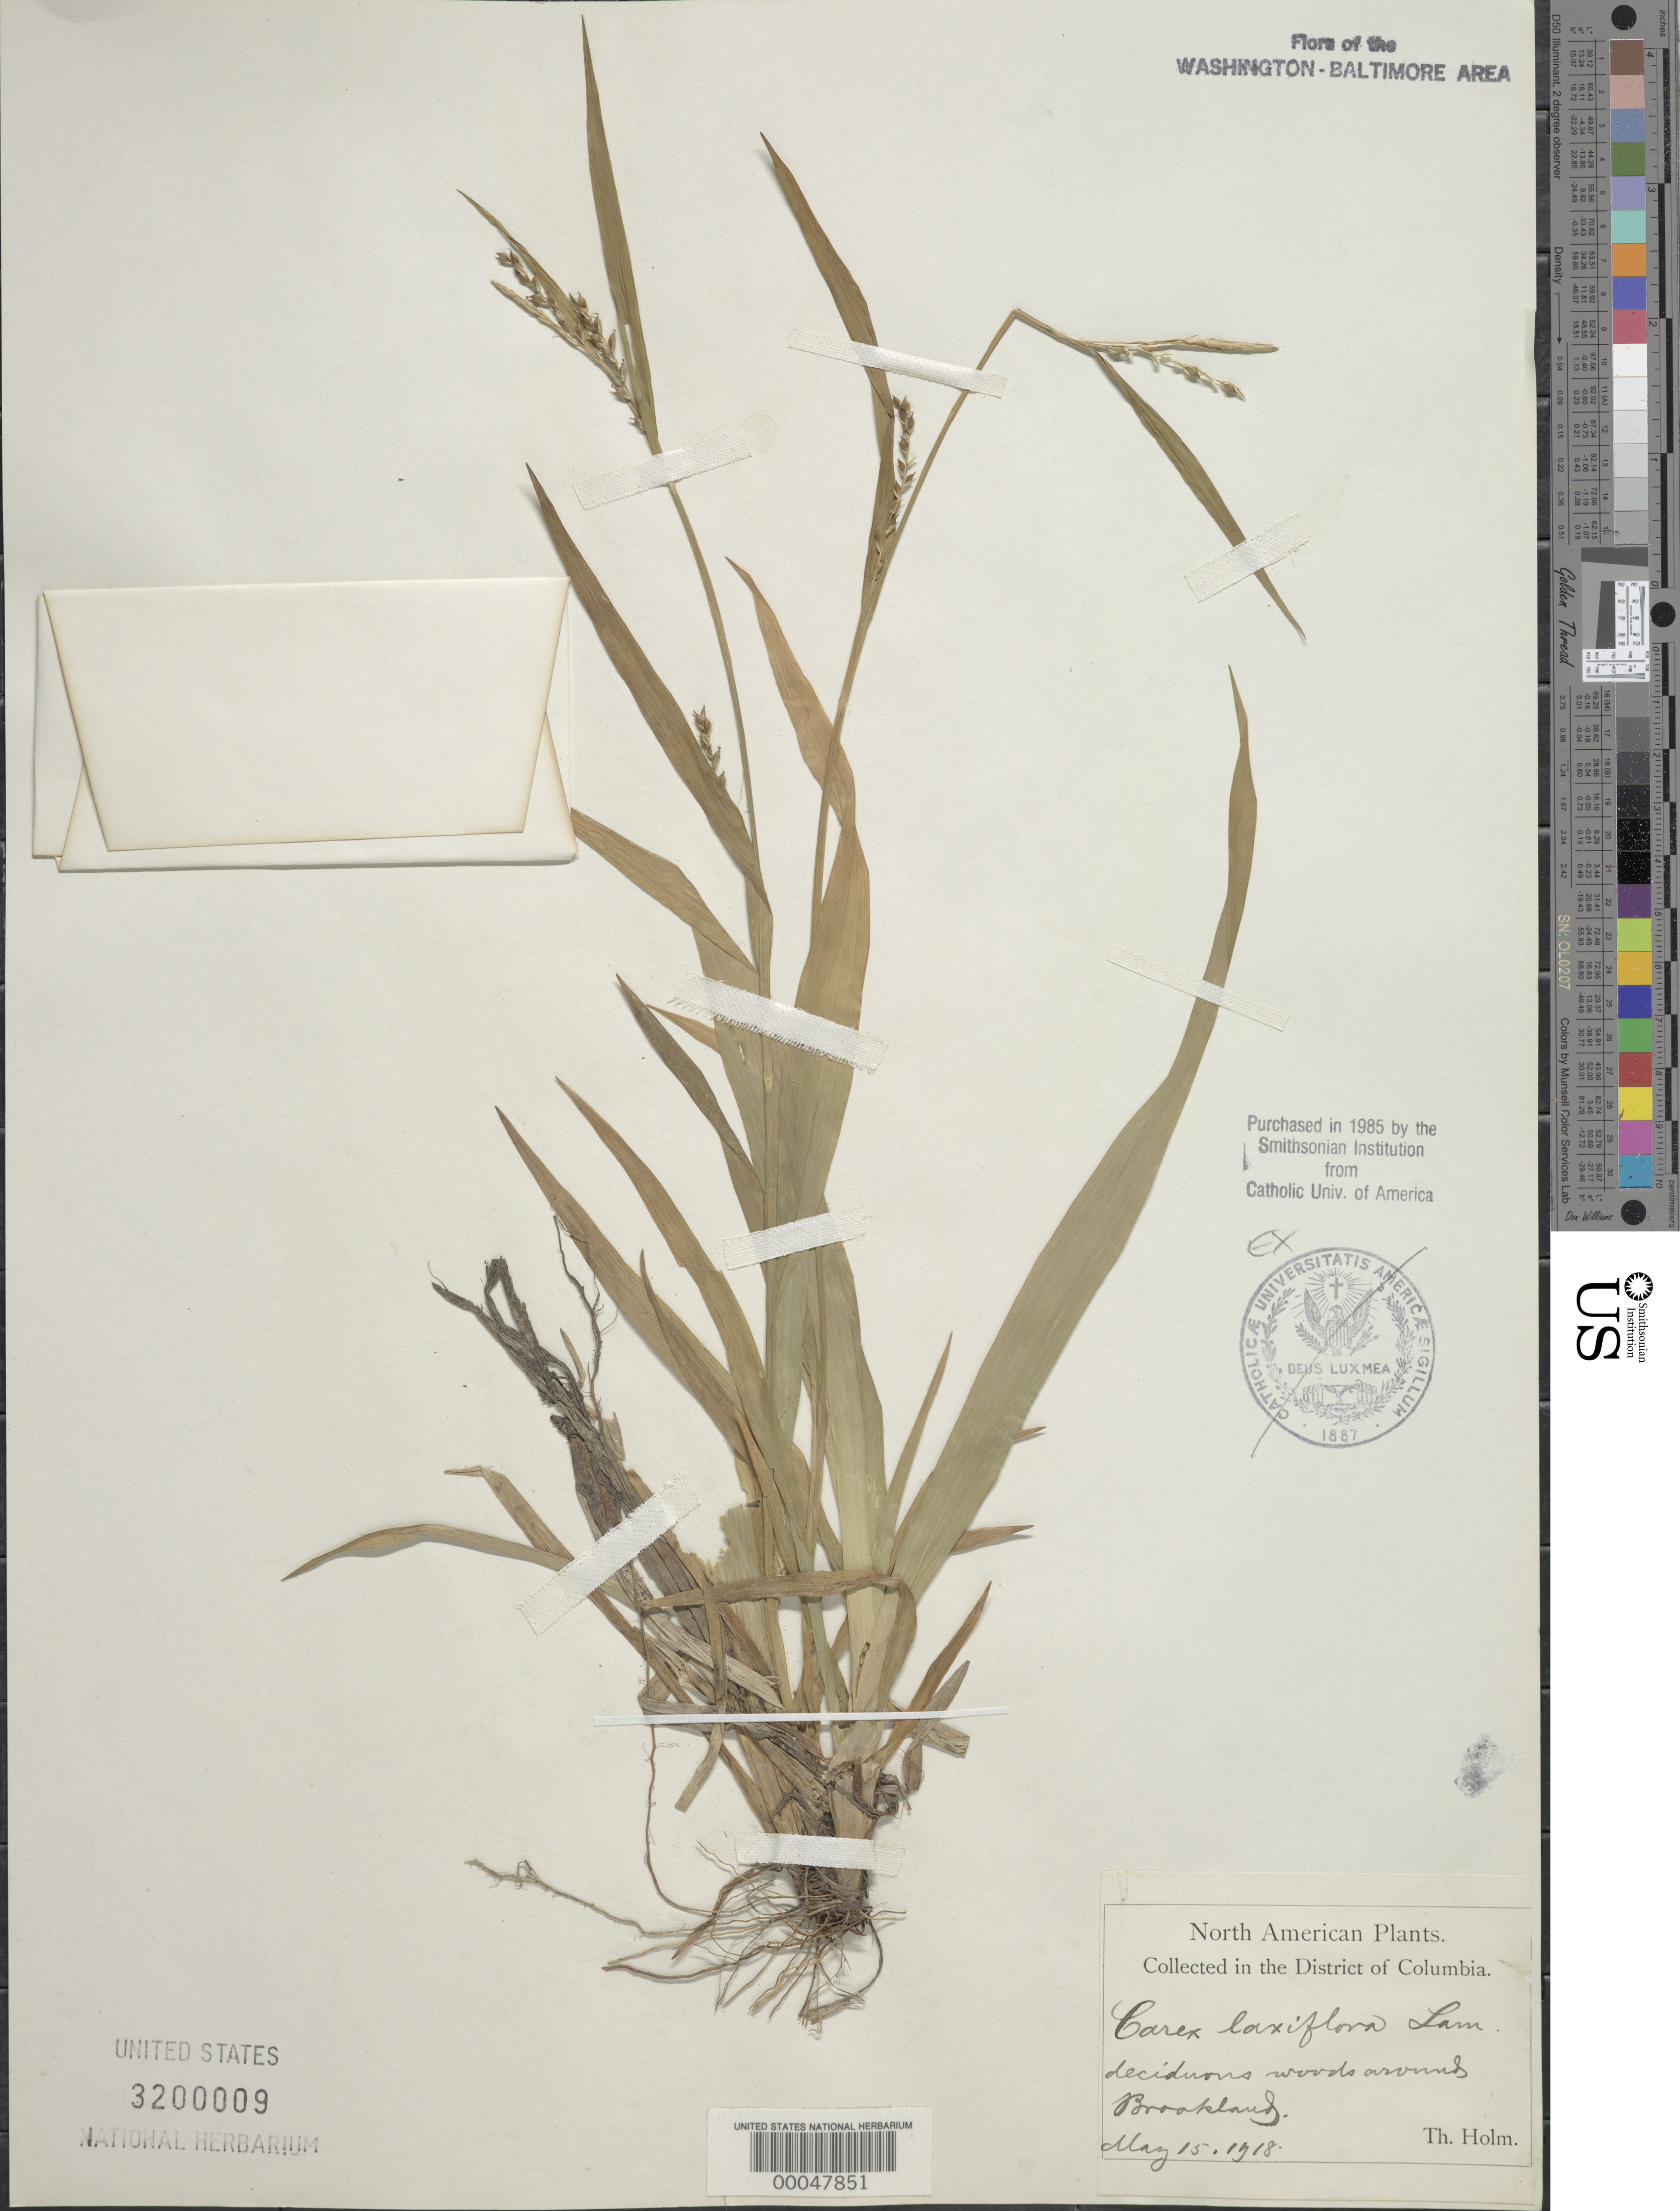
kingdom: Plantae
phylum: Tracheophyta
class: Liliopsida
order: Poales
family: Cyperaceae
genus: Carex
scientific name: Carex laxiflora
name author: Lam.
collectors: T. Holm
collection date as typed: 15 May 1918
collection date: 1918-05-15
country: United States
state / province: District of Columbia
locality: Brookland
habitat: Deciduous woods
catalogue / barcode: US 3200009